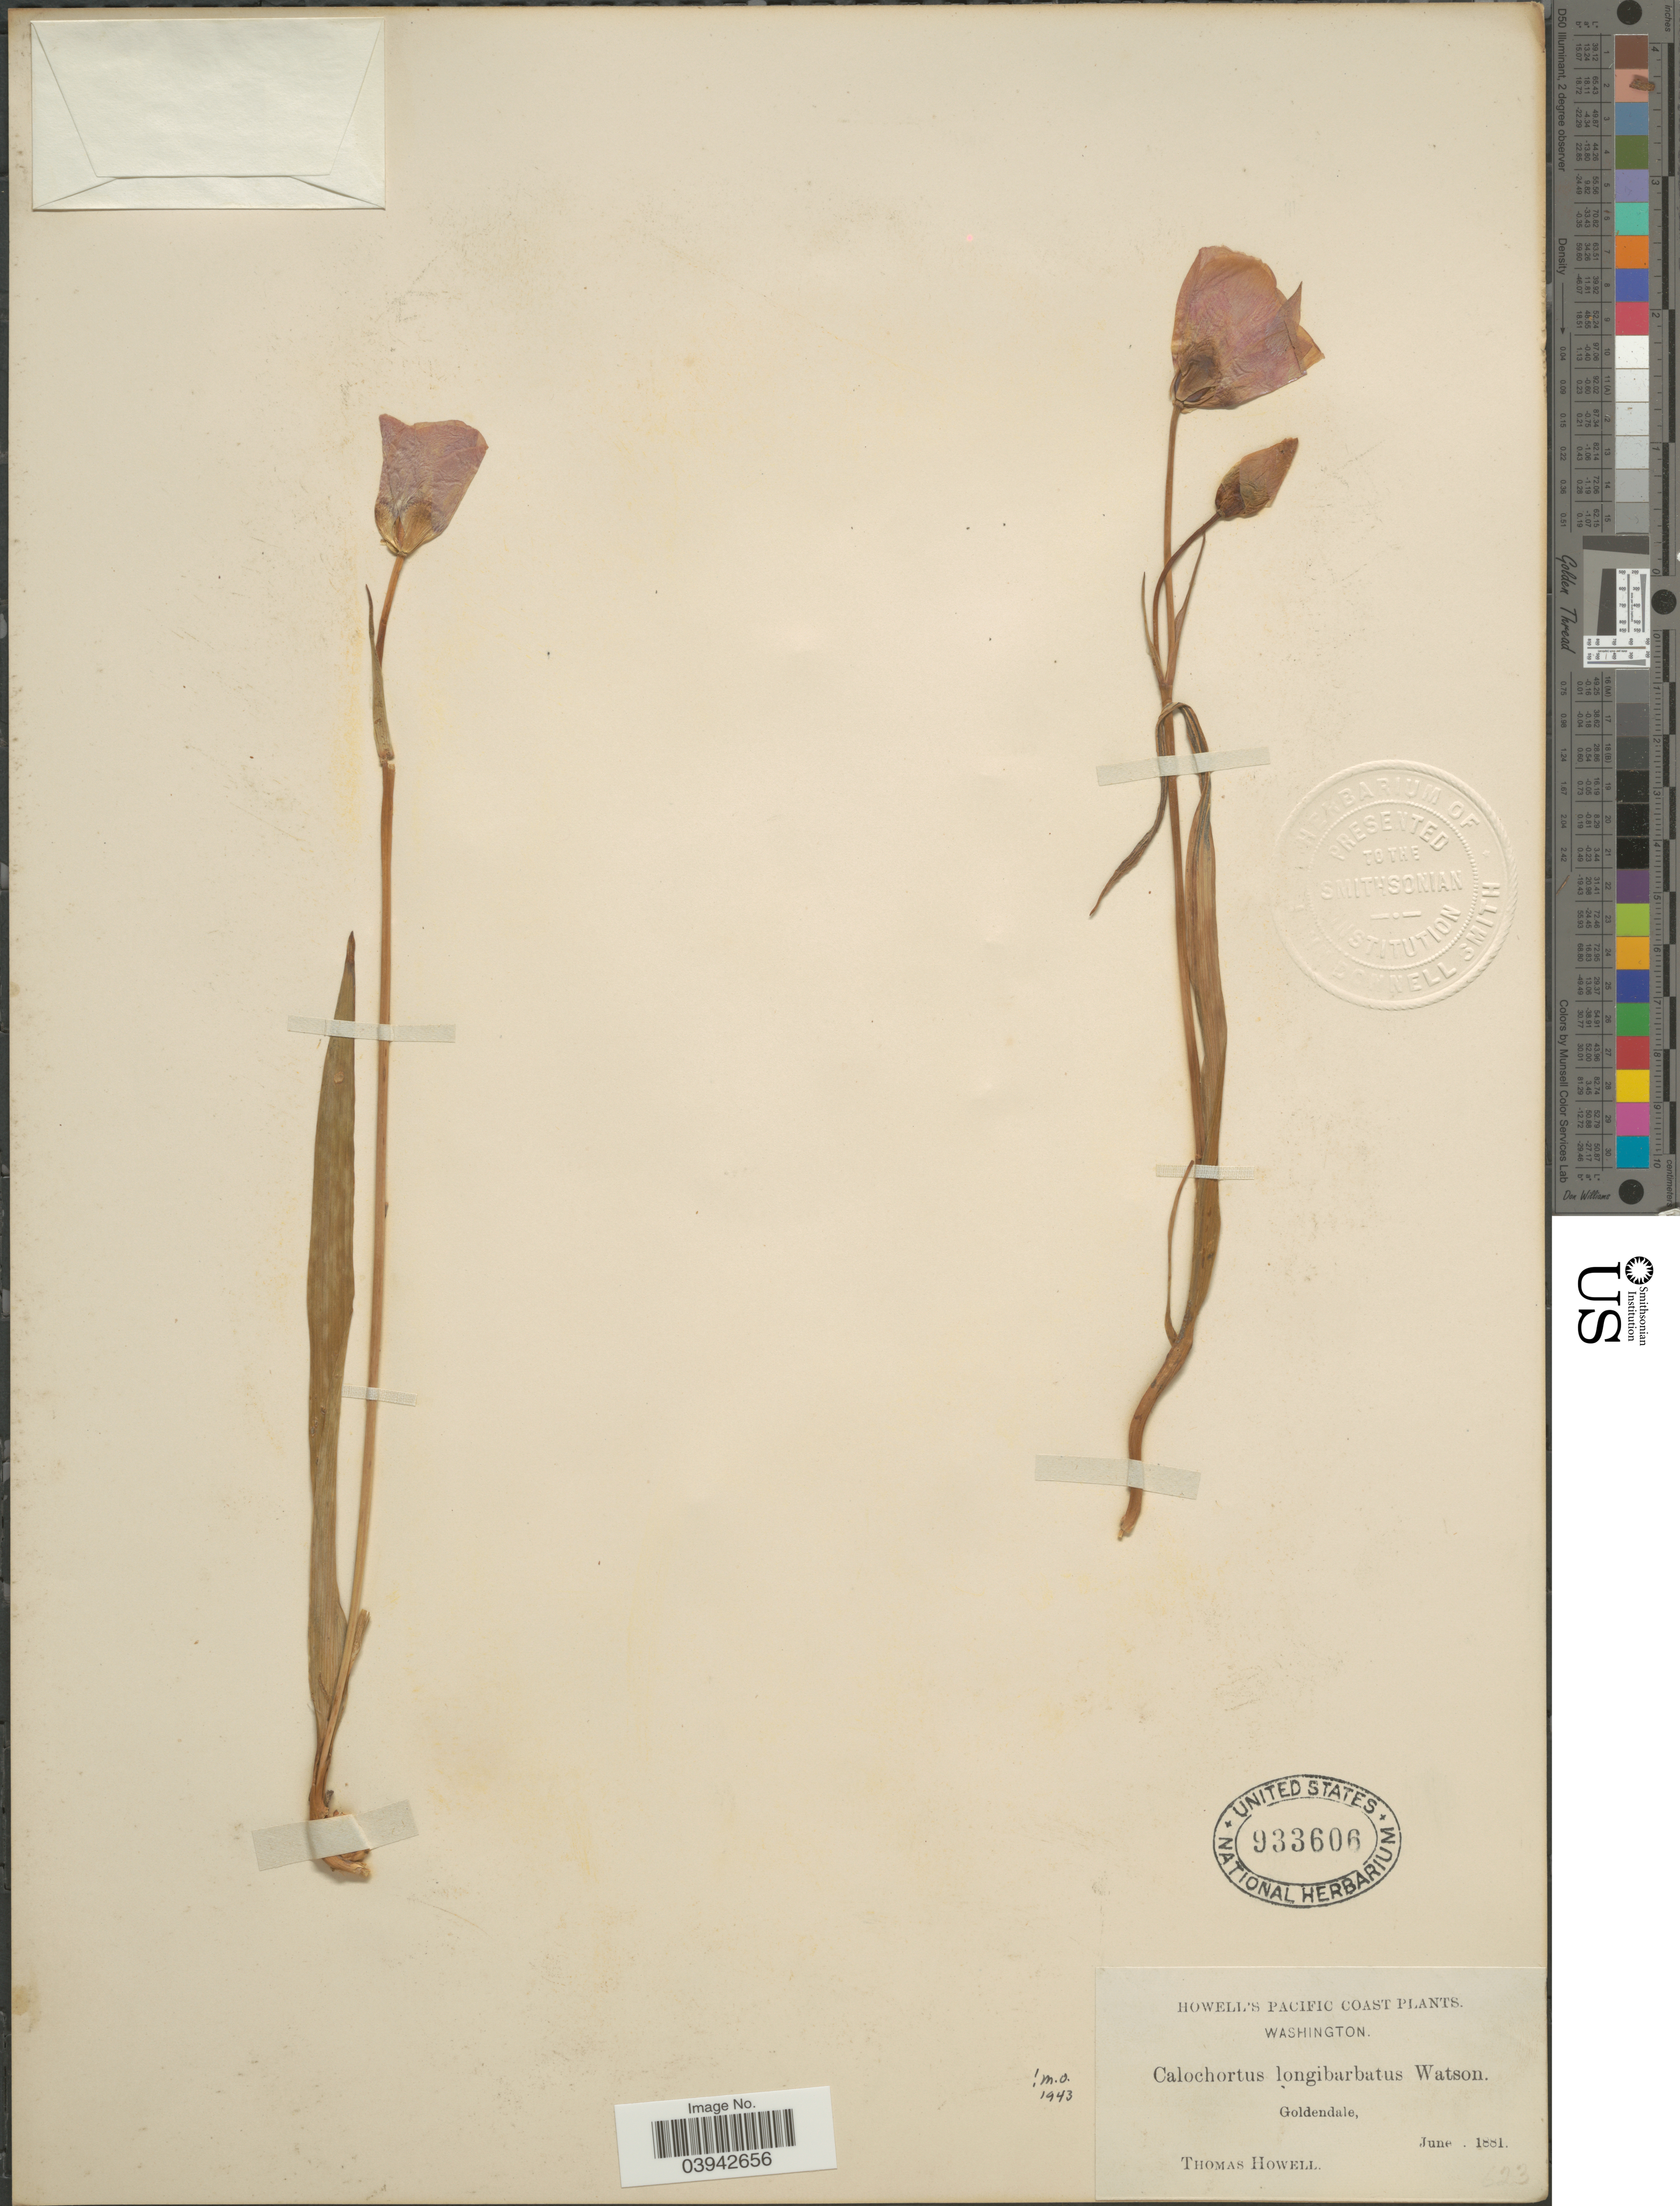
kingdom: Plantae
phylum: Tracheophyta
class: Liliopsida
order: Liliales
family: Liliaceae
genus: Calochortus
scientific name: Calochortus longebarbatus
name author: S. Watson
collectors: T. Howell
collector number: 623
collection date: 1881-06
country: United States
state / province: Washington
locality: Pacific Coast. Goldendale.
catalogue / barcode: US 933606